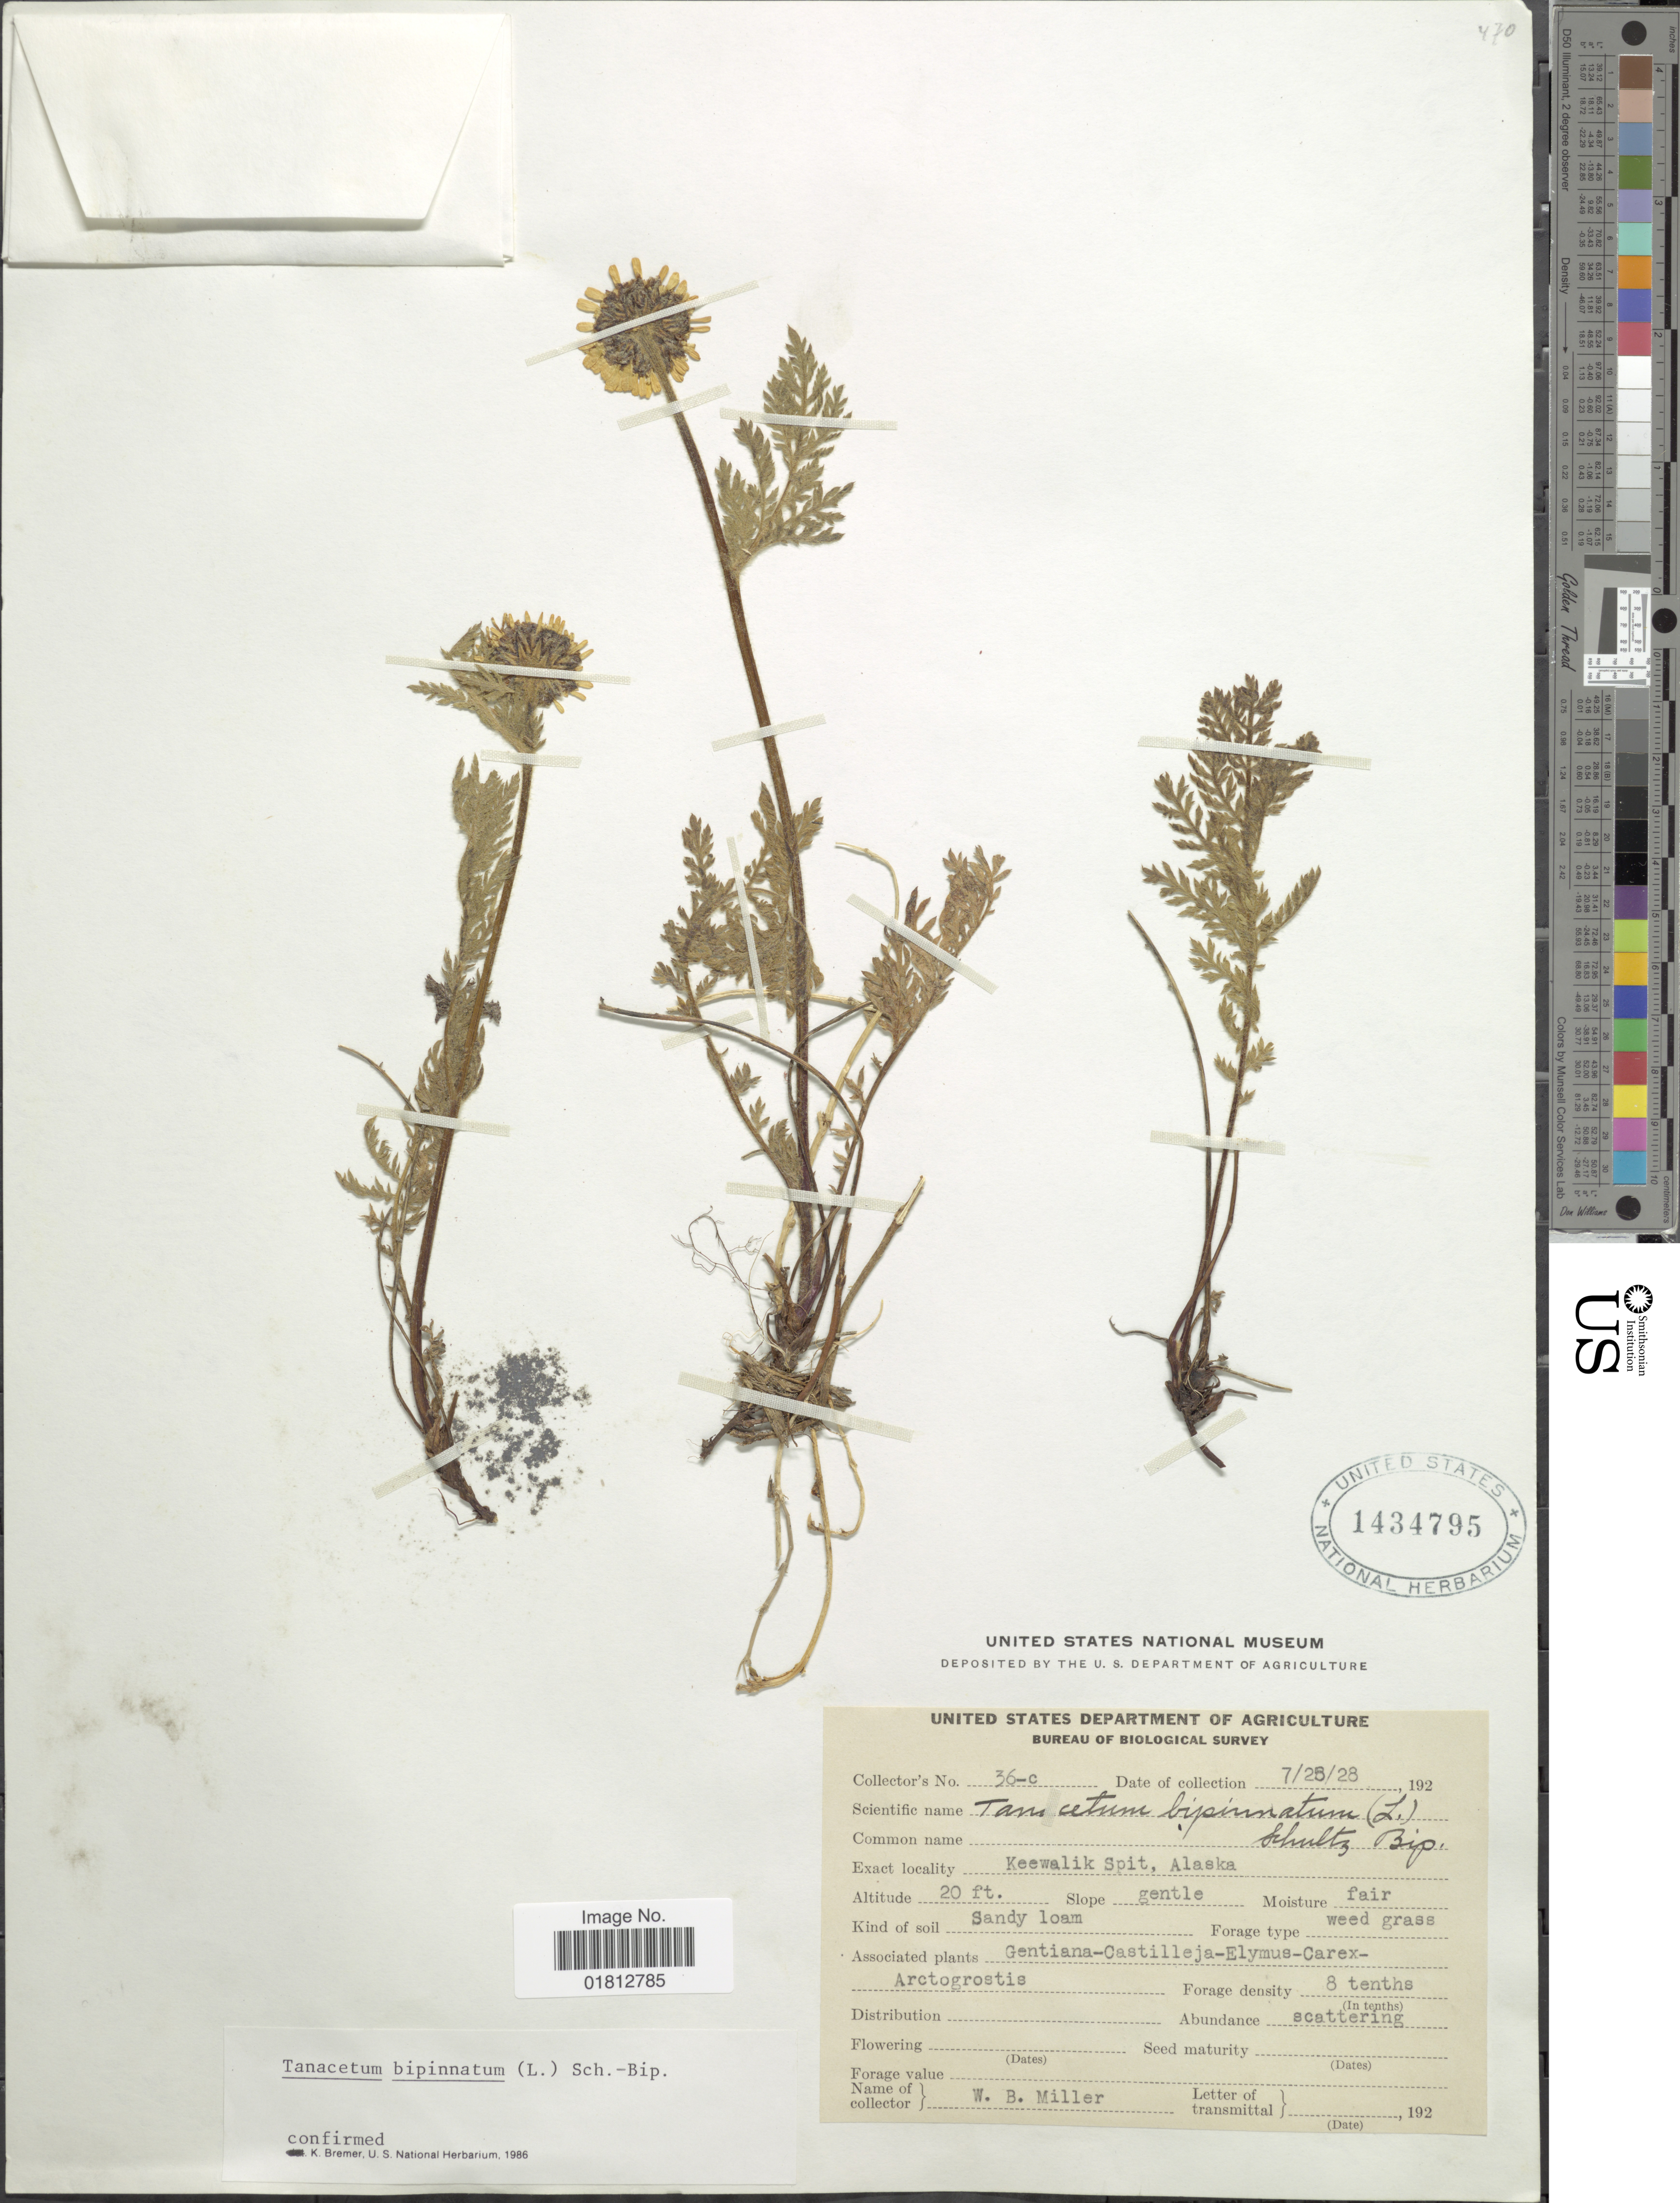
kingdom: Plantae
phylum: Tracheophyta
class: Magnoliopsida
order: Asterales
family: Asteraceae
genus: Tanacetum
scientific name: Tanacetum bipinnatum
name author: (L.) Sch. Bip.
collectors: W. Miller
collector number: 36-c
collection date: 1928-07-25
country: United States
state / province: Alaska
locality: Keewalik Spit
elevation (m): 6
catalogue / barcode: US 1434795